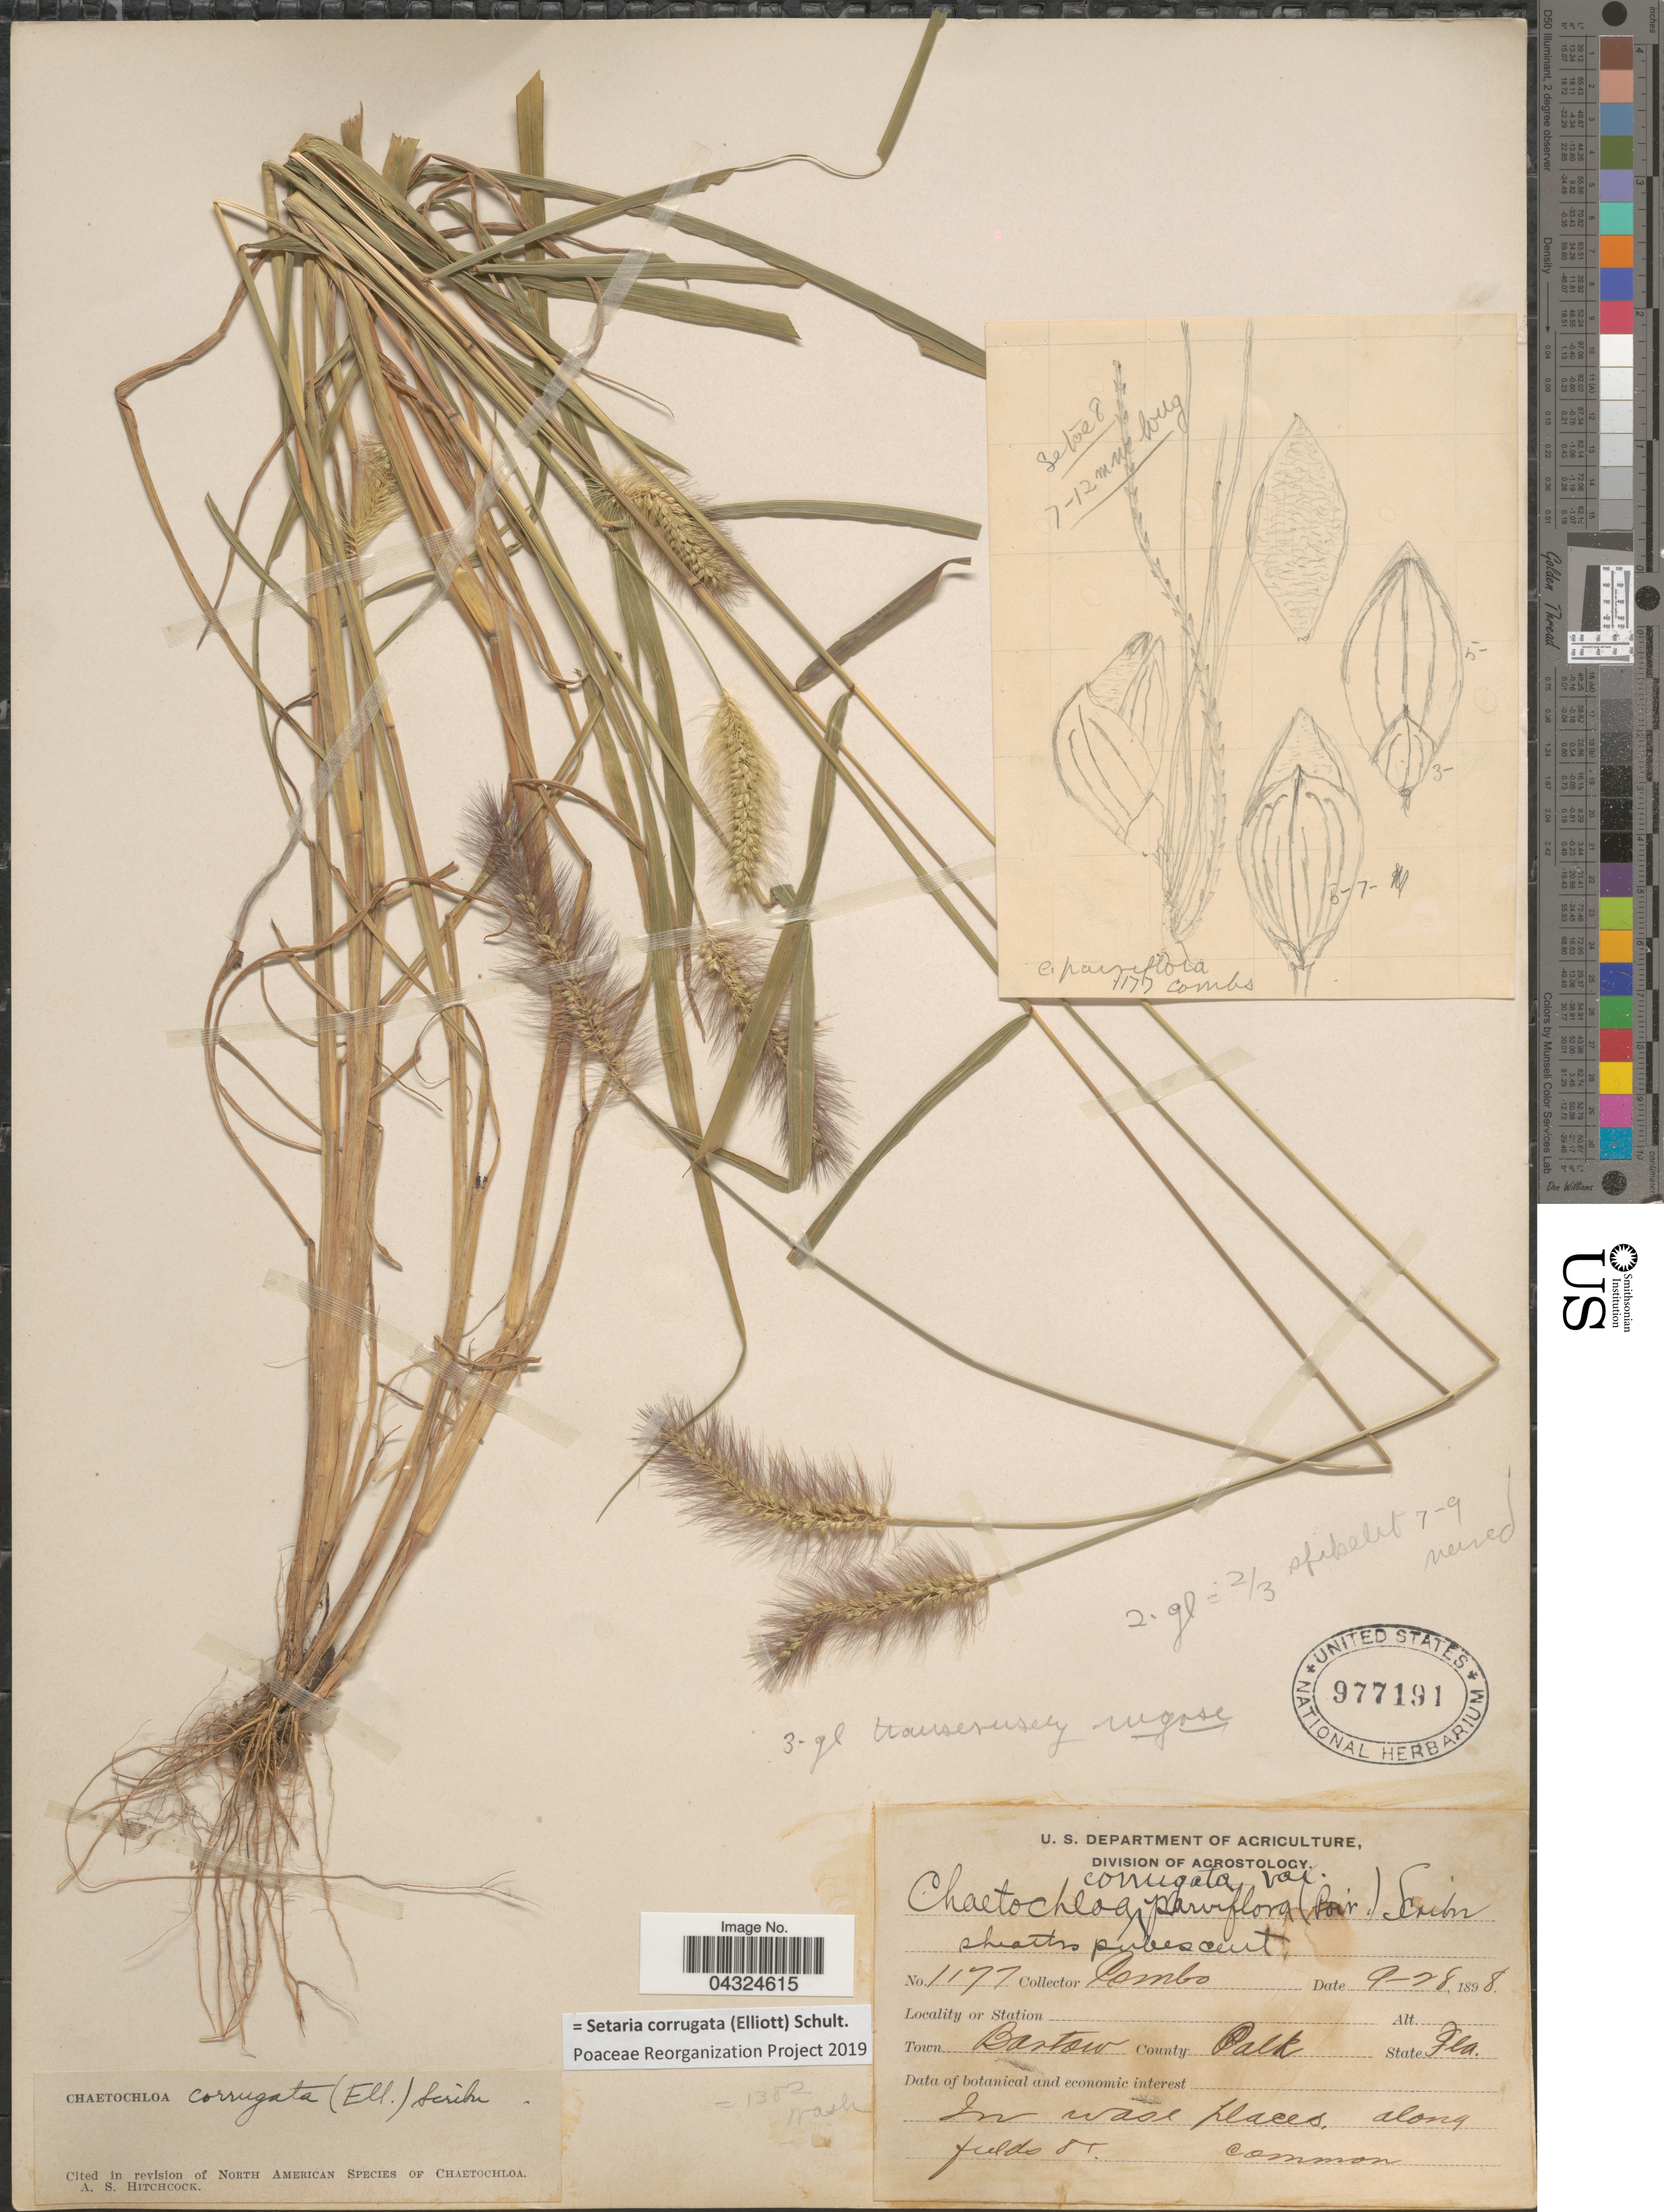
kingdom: Plantae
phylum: Tracheophyta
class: Liliopsida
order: Poales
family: Poaceae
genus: Setaria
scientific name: Setaria corrugata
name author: (Elliott) Schult.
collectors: -. Combs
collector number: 1177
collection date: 1898-09-28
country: United States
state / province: Florida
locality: Town Bartow. County Polk.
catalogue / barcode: US 977191